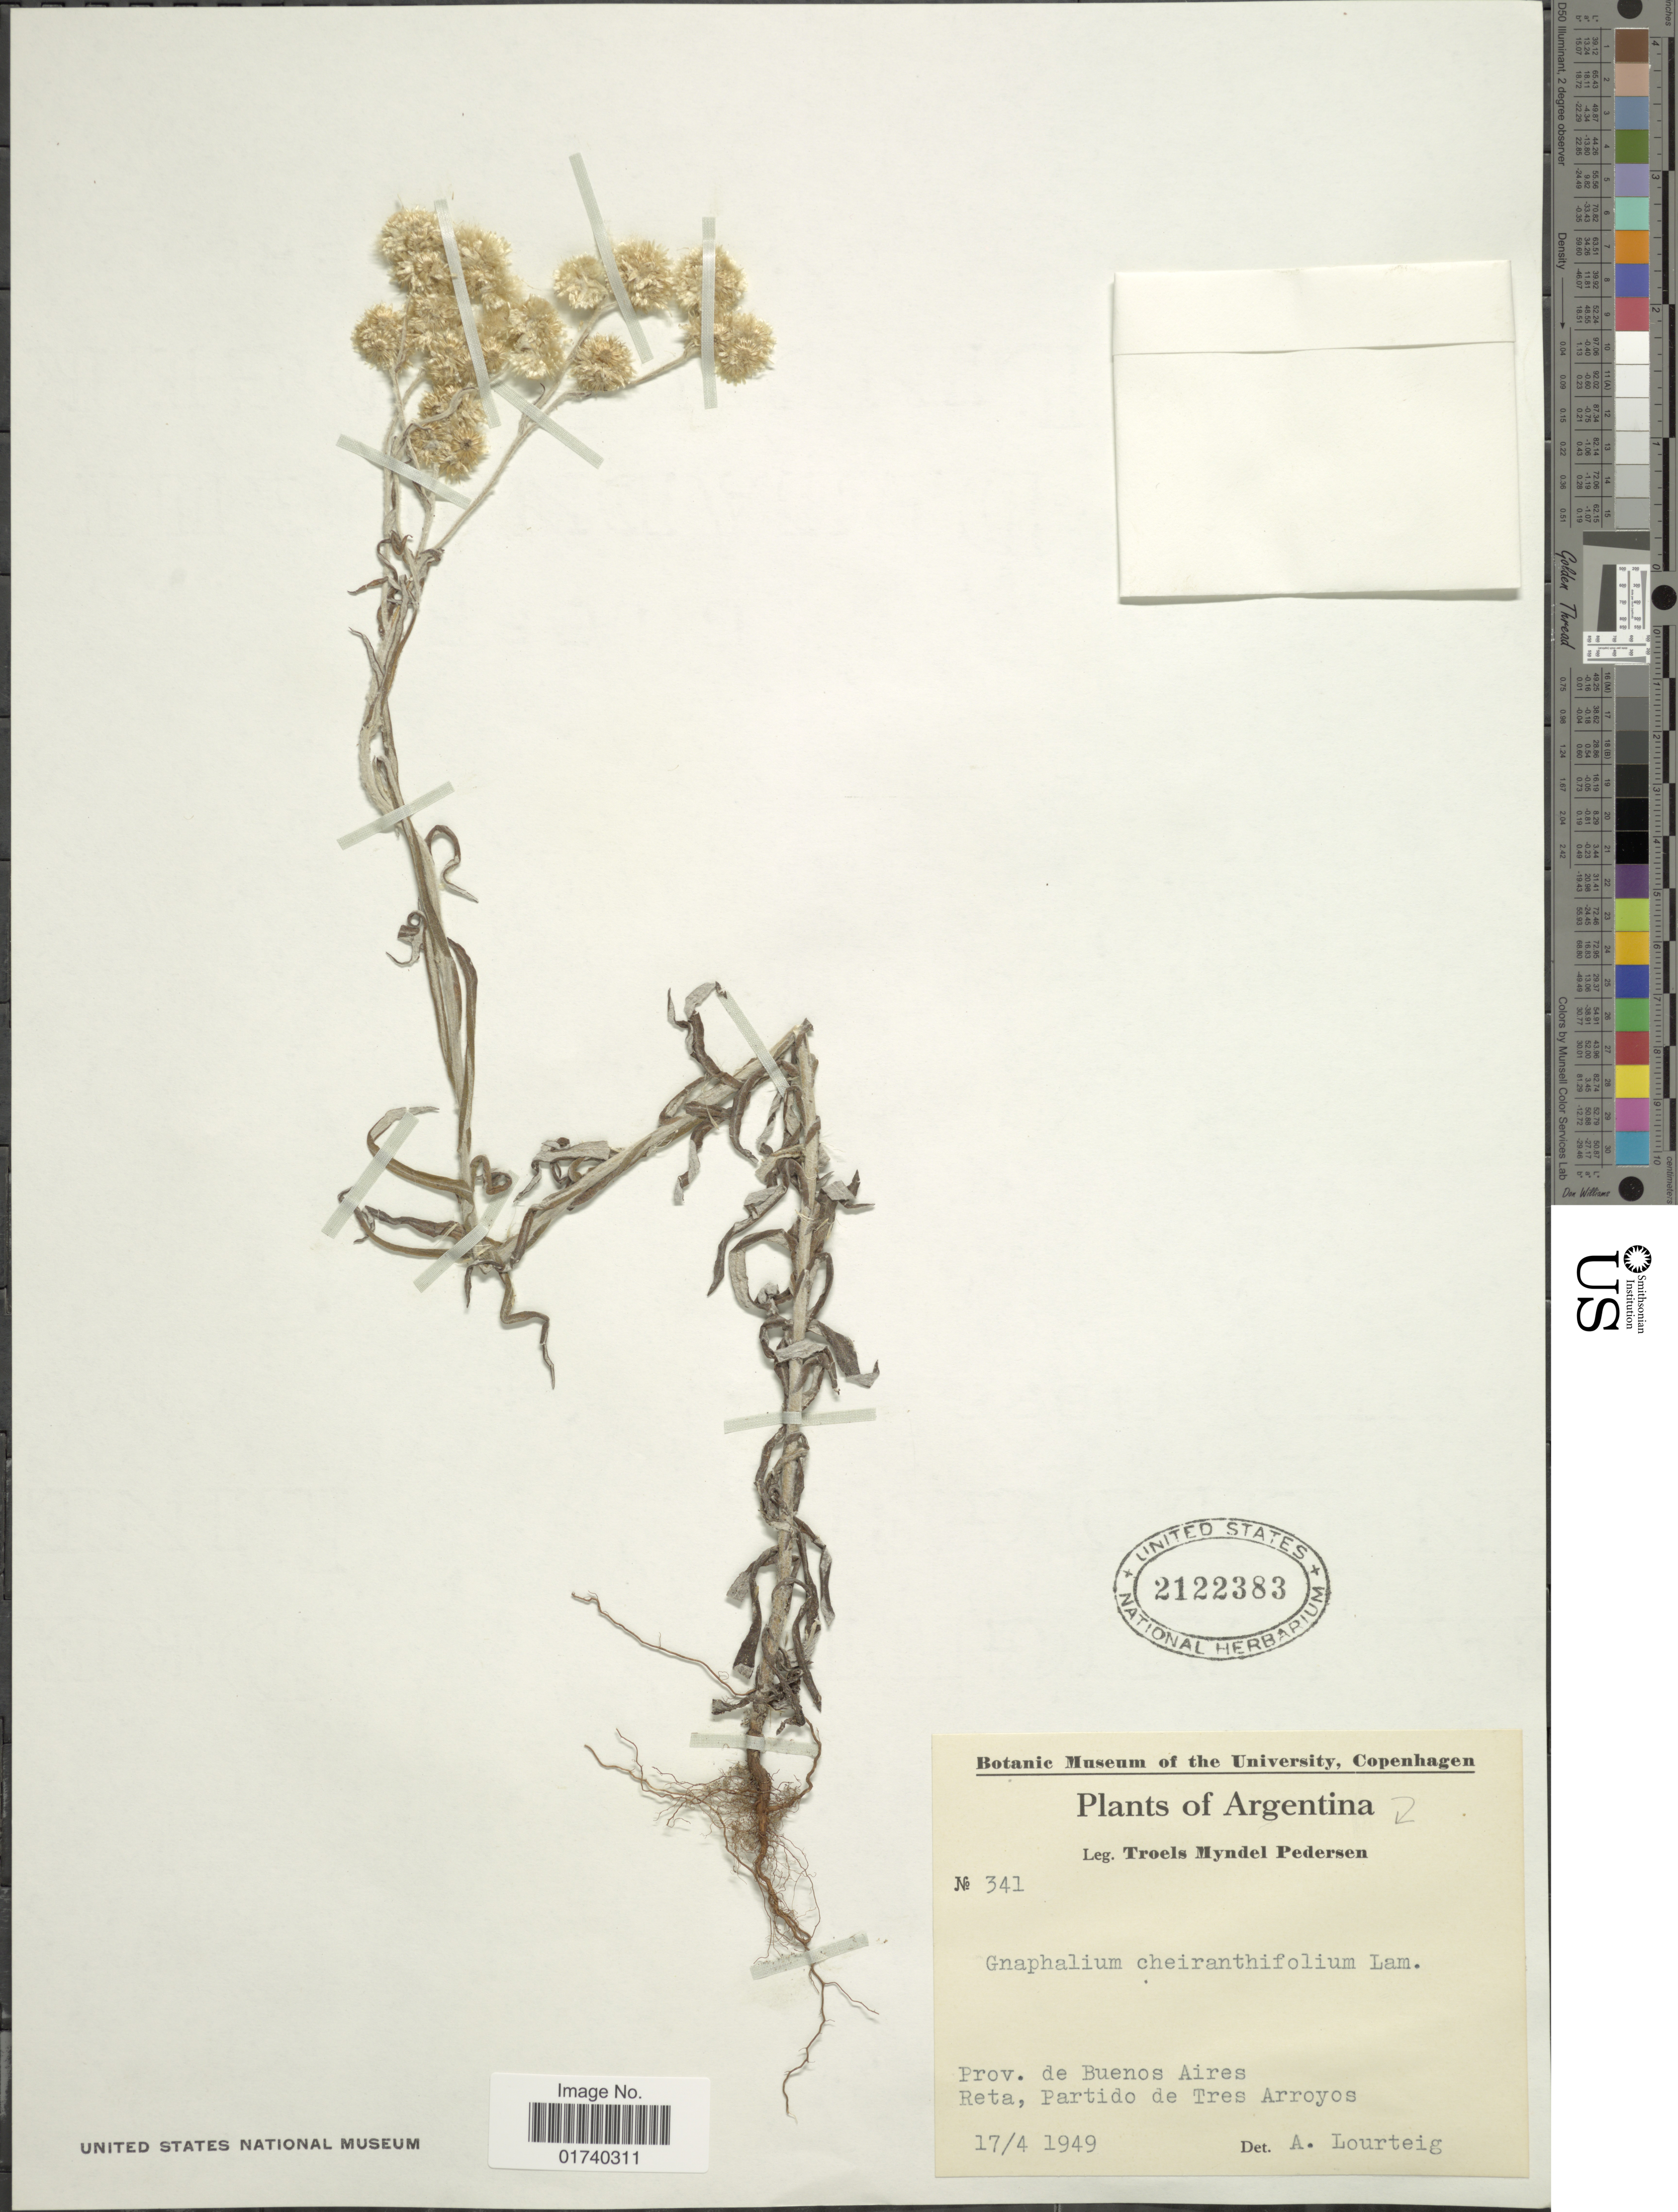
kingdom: Plantae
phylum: Tracheophyta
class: Magnoliopsida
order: Asterales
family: Asteraceae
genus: Pseudognaphalium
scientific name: Pseudognaphalium cheiranthifolium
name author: (Lam.) Hilliard & B.L. Burtt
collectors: T. Pederson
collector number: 341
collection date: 1949-04-17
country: Argentina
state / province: Buenos Aires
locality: Prov, de Buenos Aires, Reta, Partido de Tres Arroyos.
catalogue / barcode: US 2122383